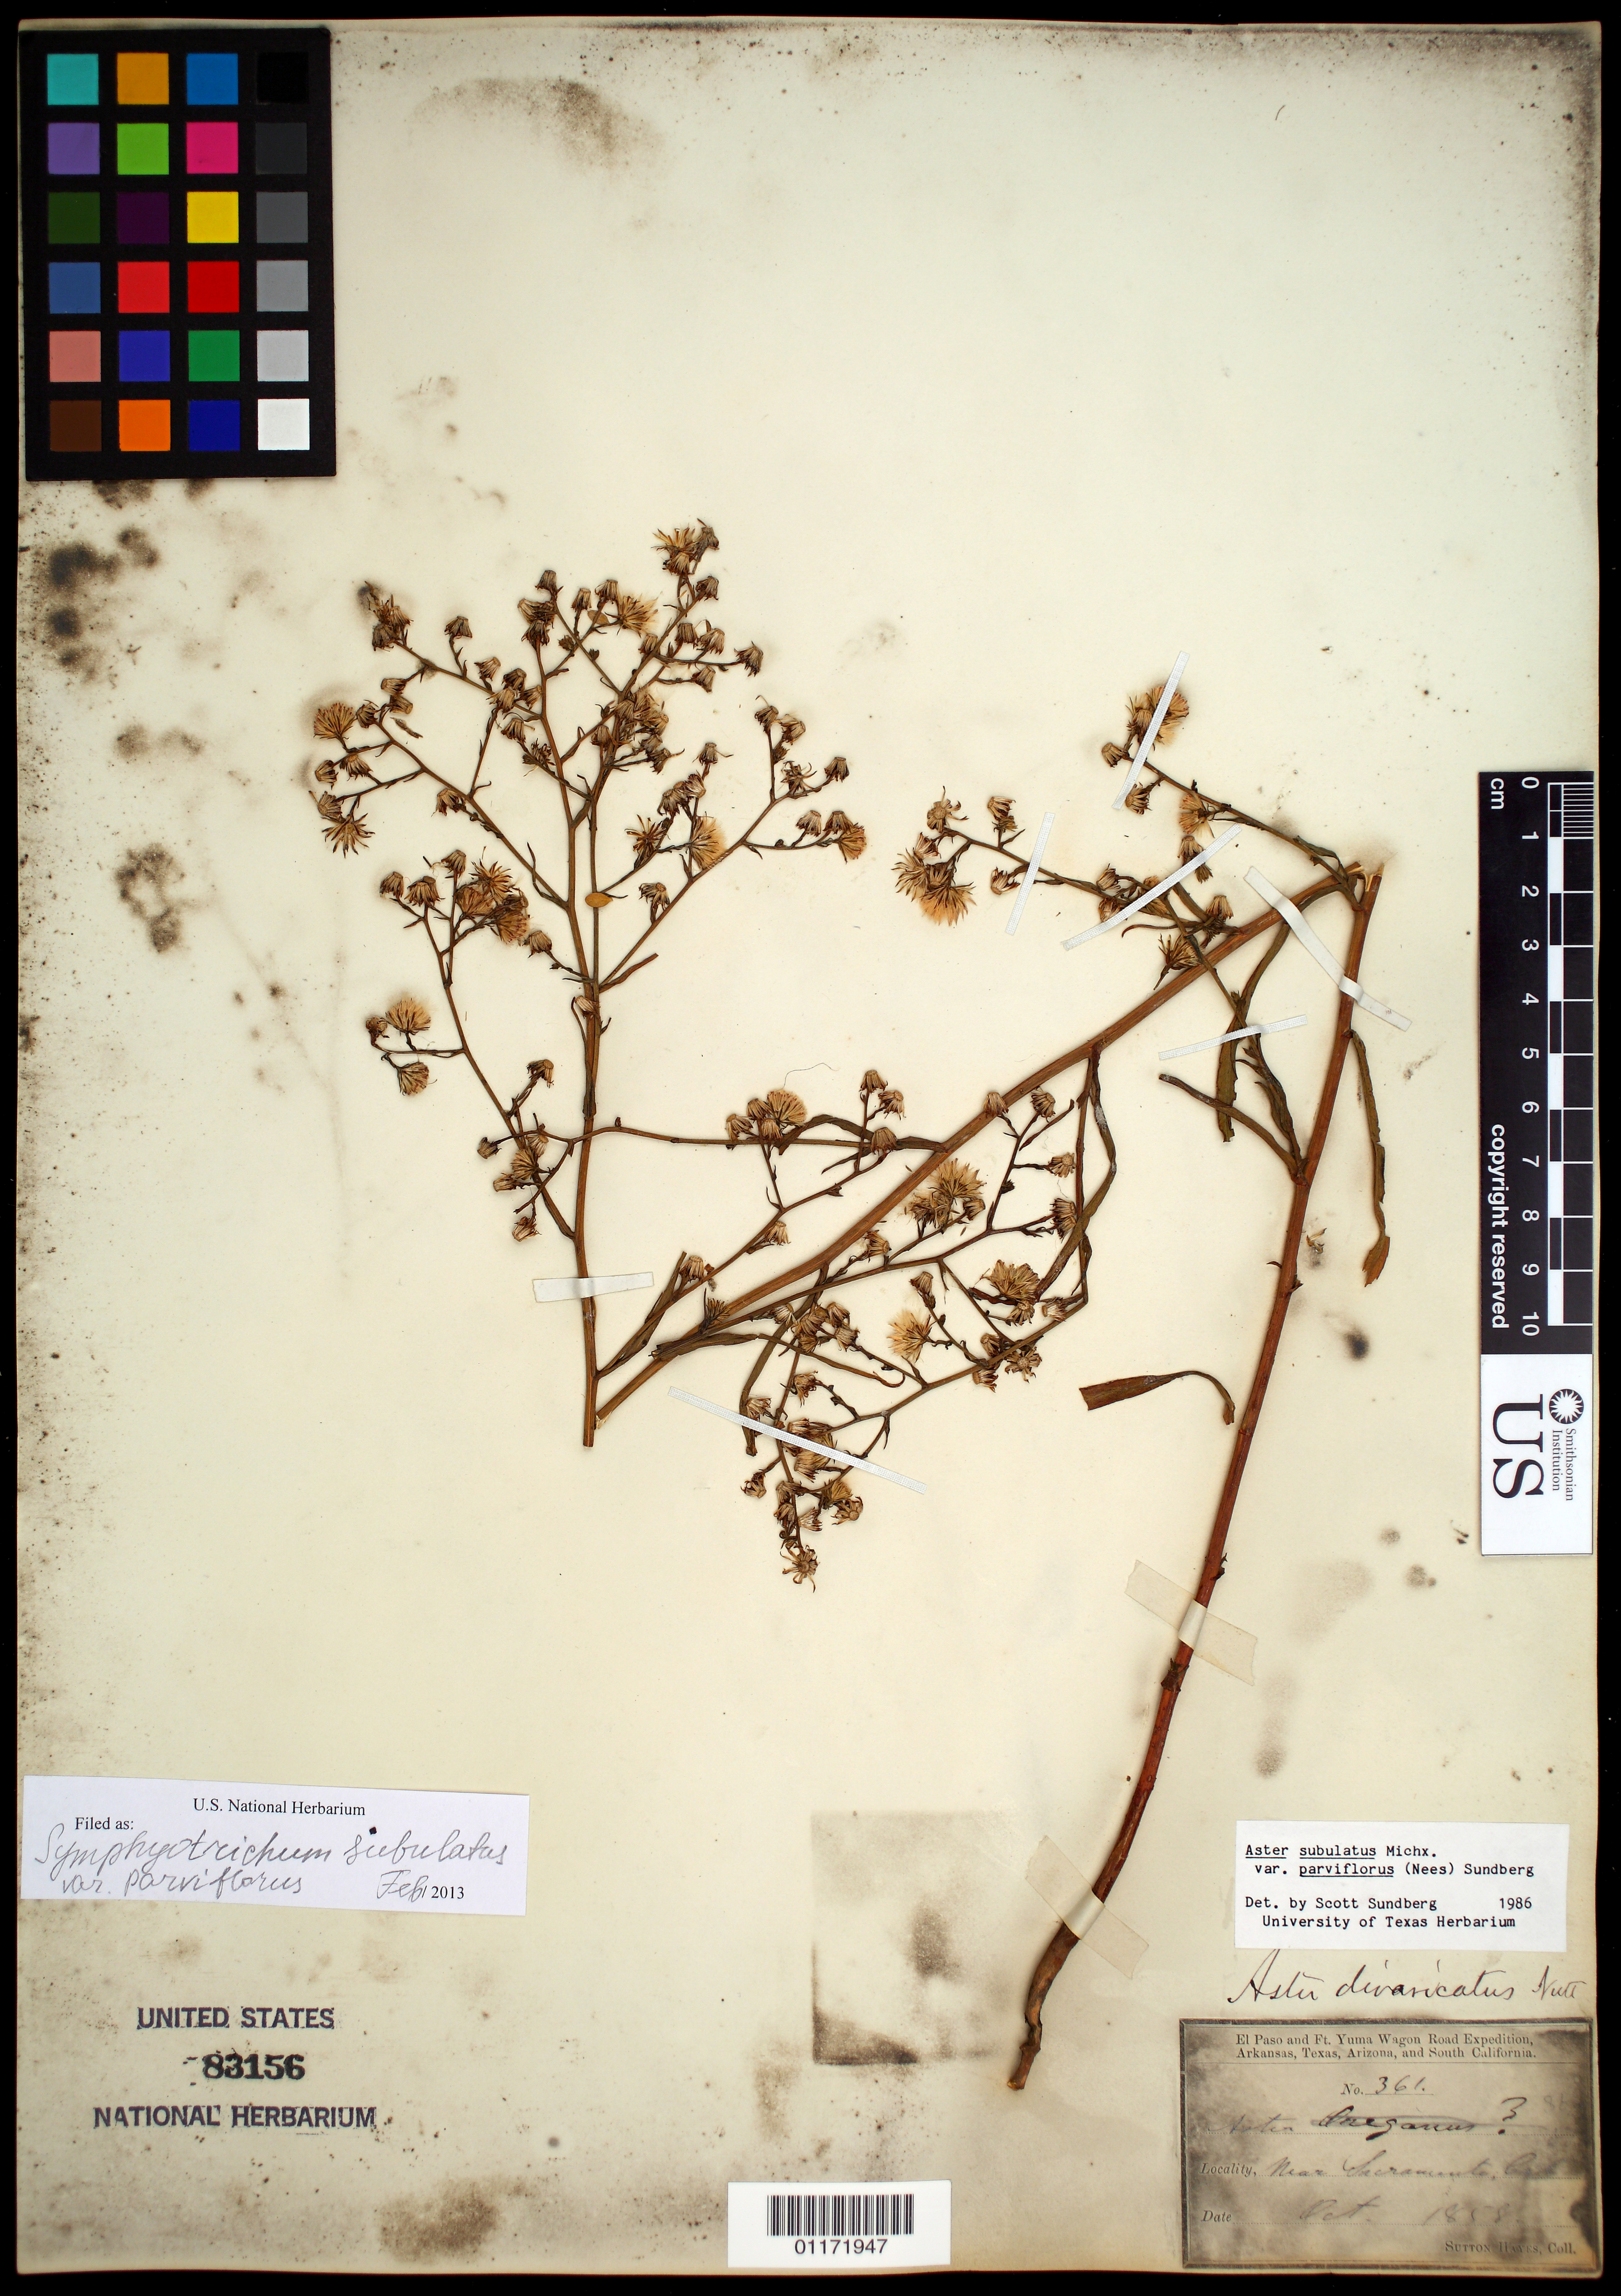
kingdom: Plantae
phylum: Tracheophyta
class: Magnoliopsida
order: Asterales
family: Asteraceae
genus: Symphyotrichum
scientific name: Symphyotrichum subulatum var. parviflorum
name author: (Nees) S.D. Sundb.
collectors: S. Hayes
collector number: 361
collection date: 1858-10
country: United States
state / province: California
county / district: Sacramento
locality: near Sacramento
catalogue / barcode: US 83156